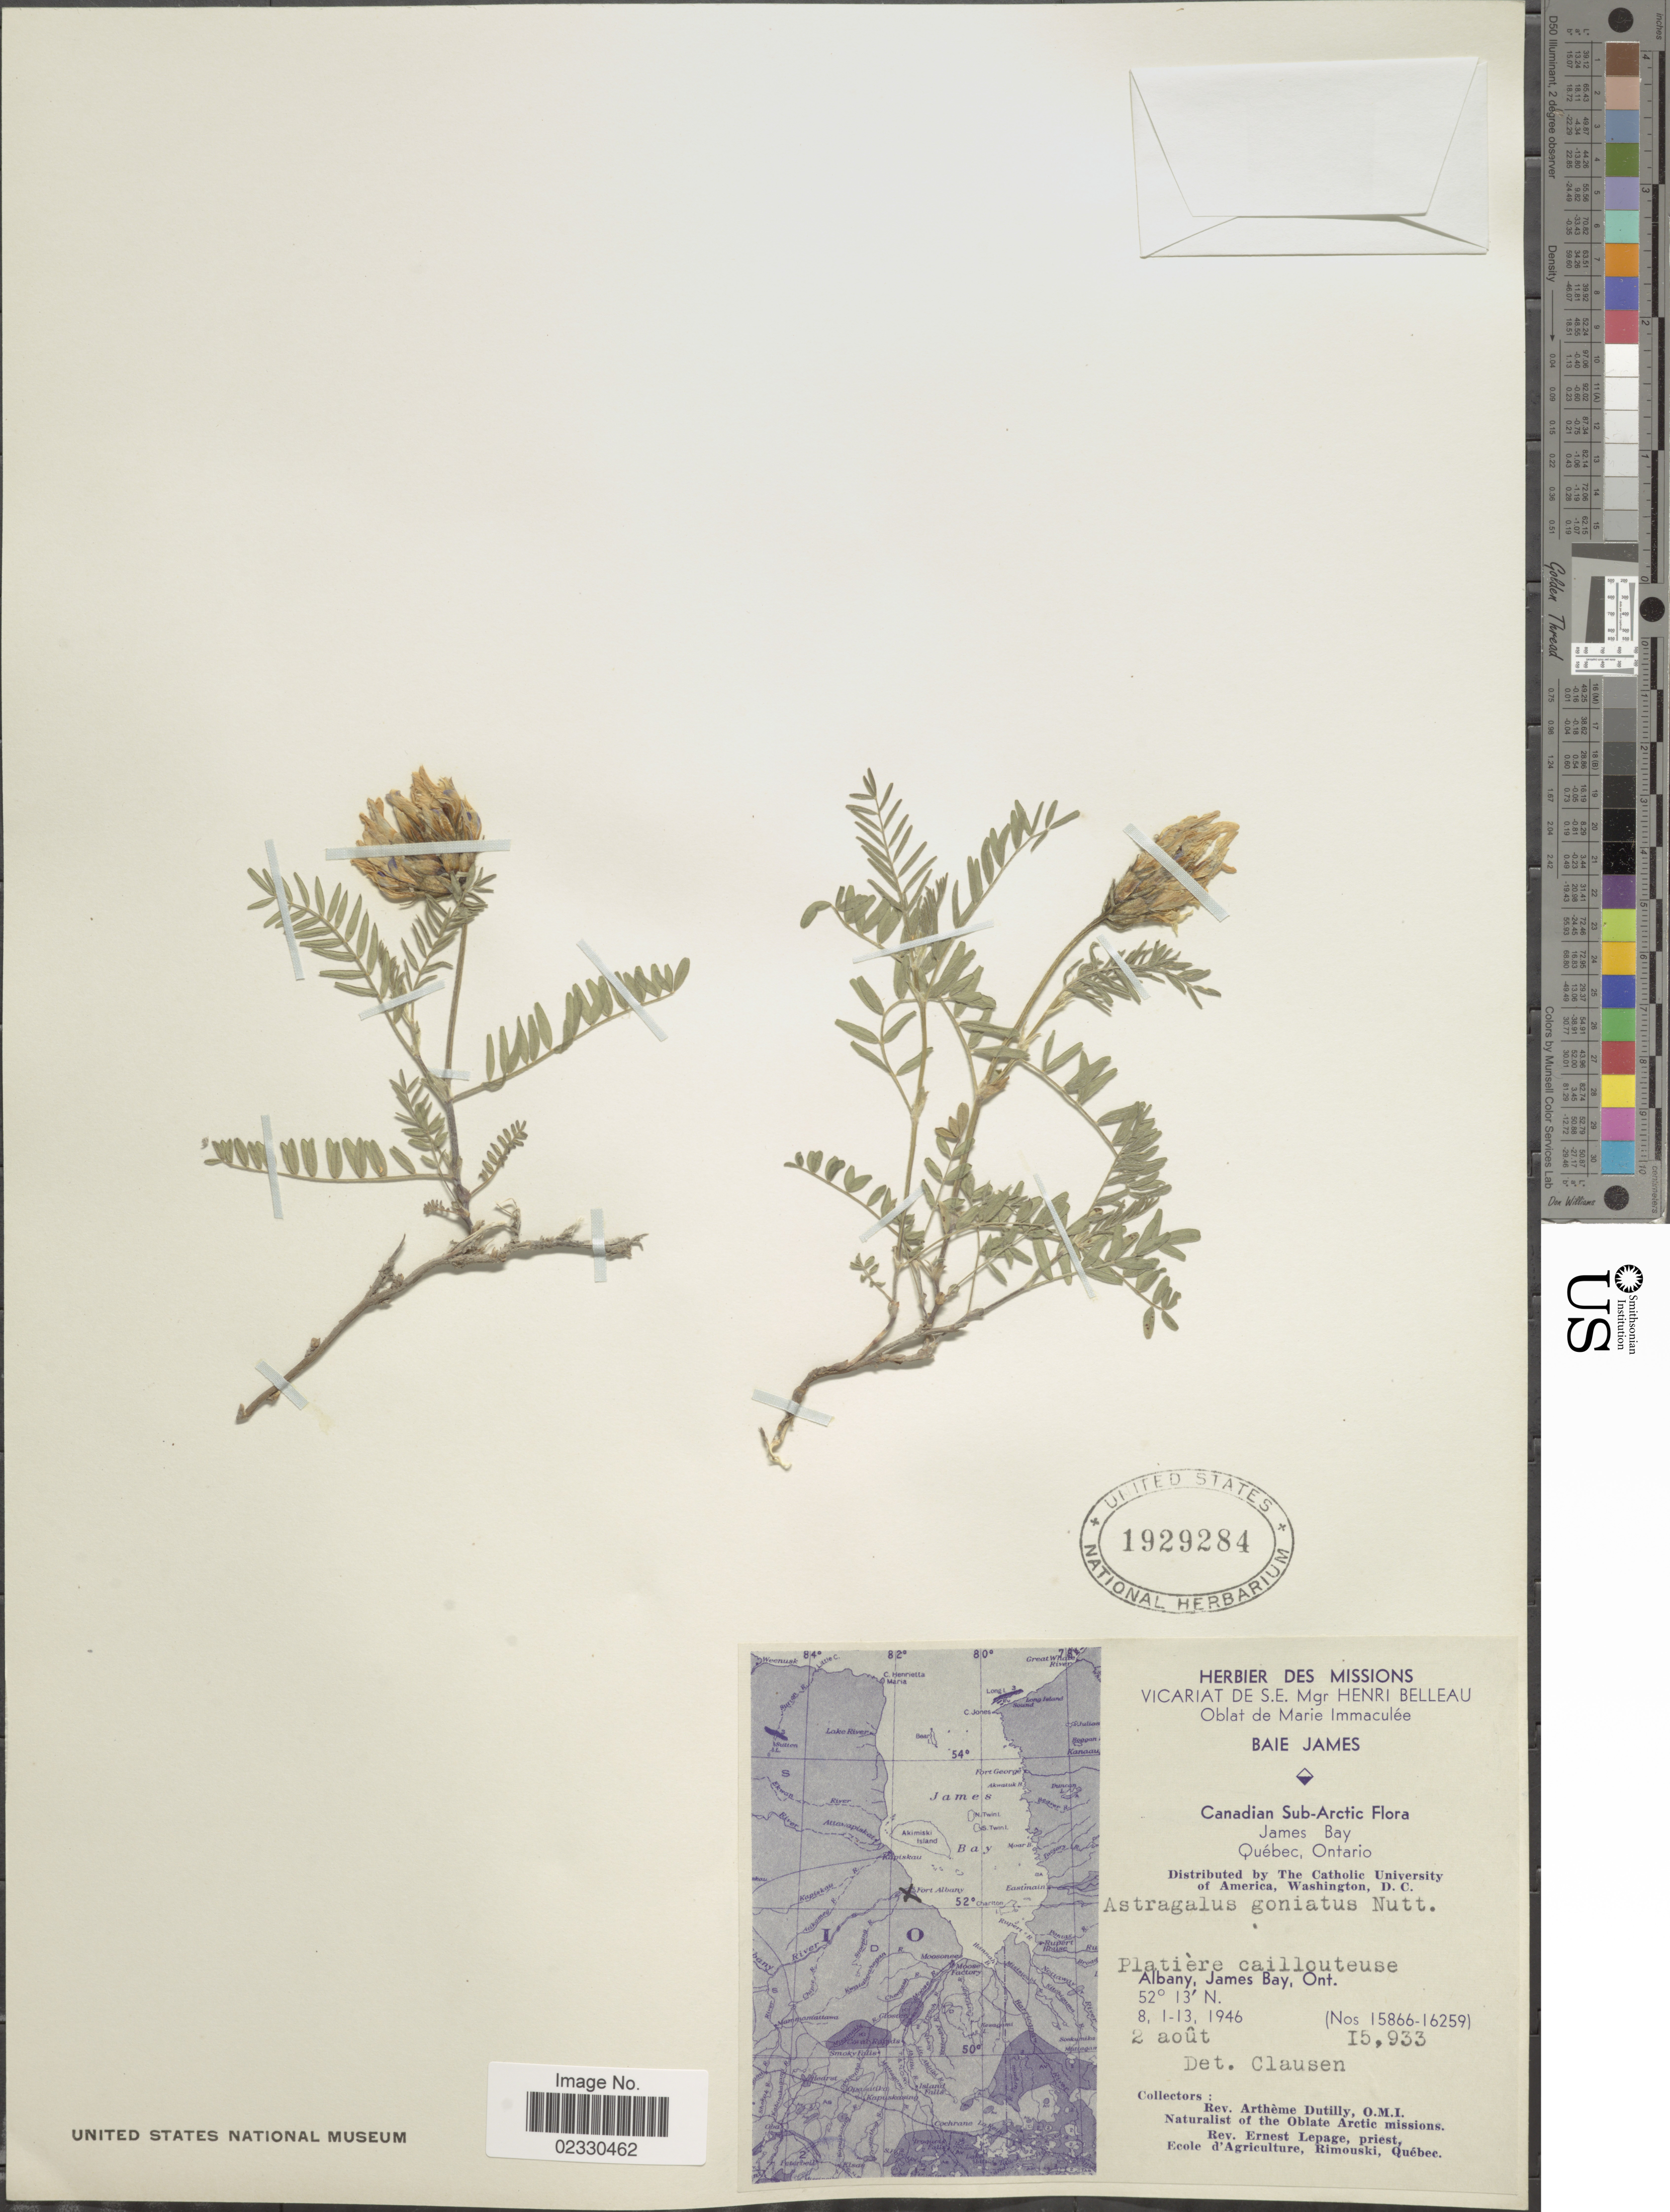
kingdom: Plantae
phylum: Tracheophyta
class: Magnoliopsida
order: Fabales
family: Fabaceae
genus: Astragalus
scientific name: Astragalus dasyglottis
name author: DC.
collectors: A. Dutilly & E. Lepage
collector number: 15993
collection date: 1946-08-01/1946-08-13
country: Canada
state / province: Ontario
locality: Albany, James Bay, Ont.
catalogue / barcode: US 1929284